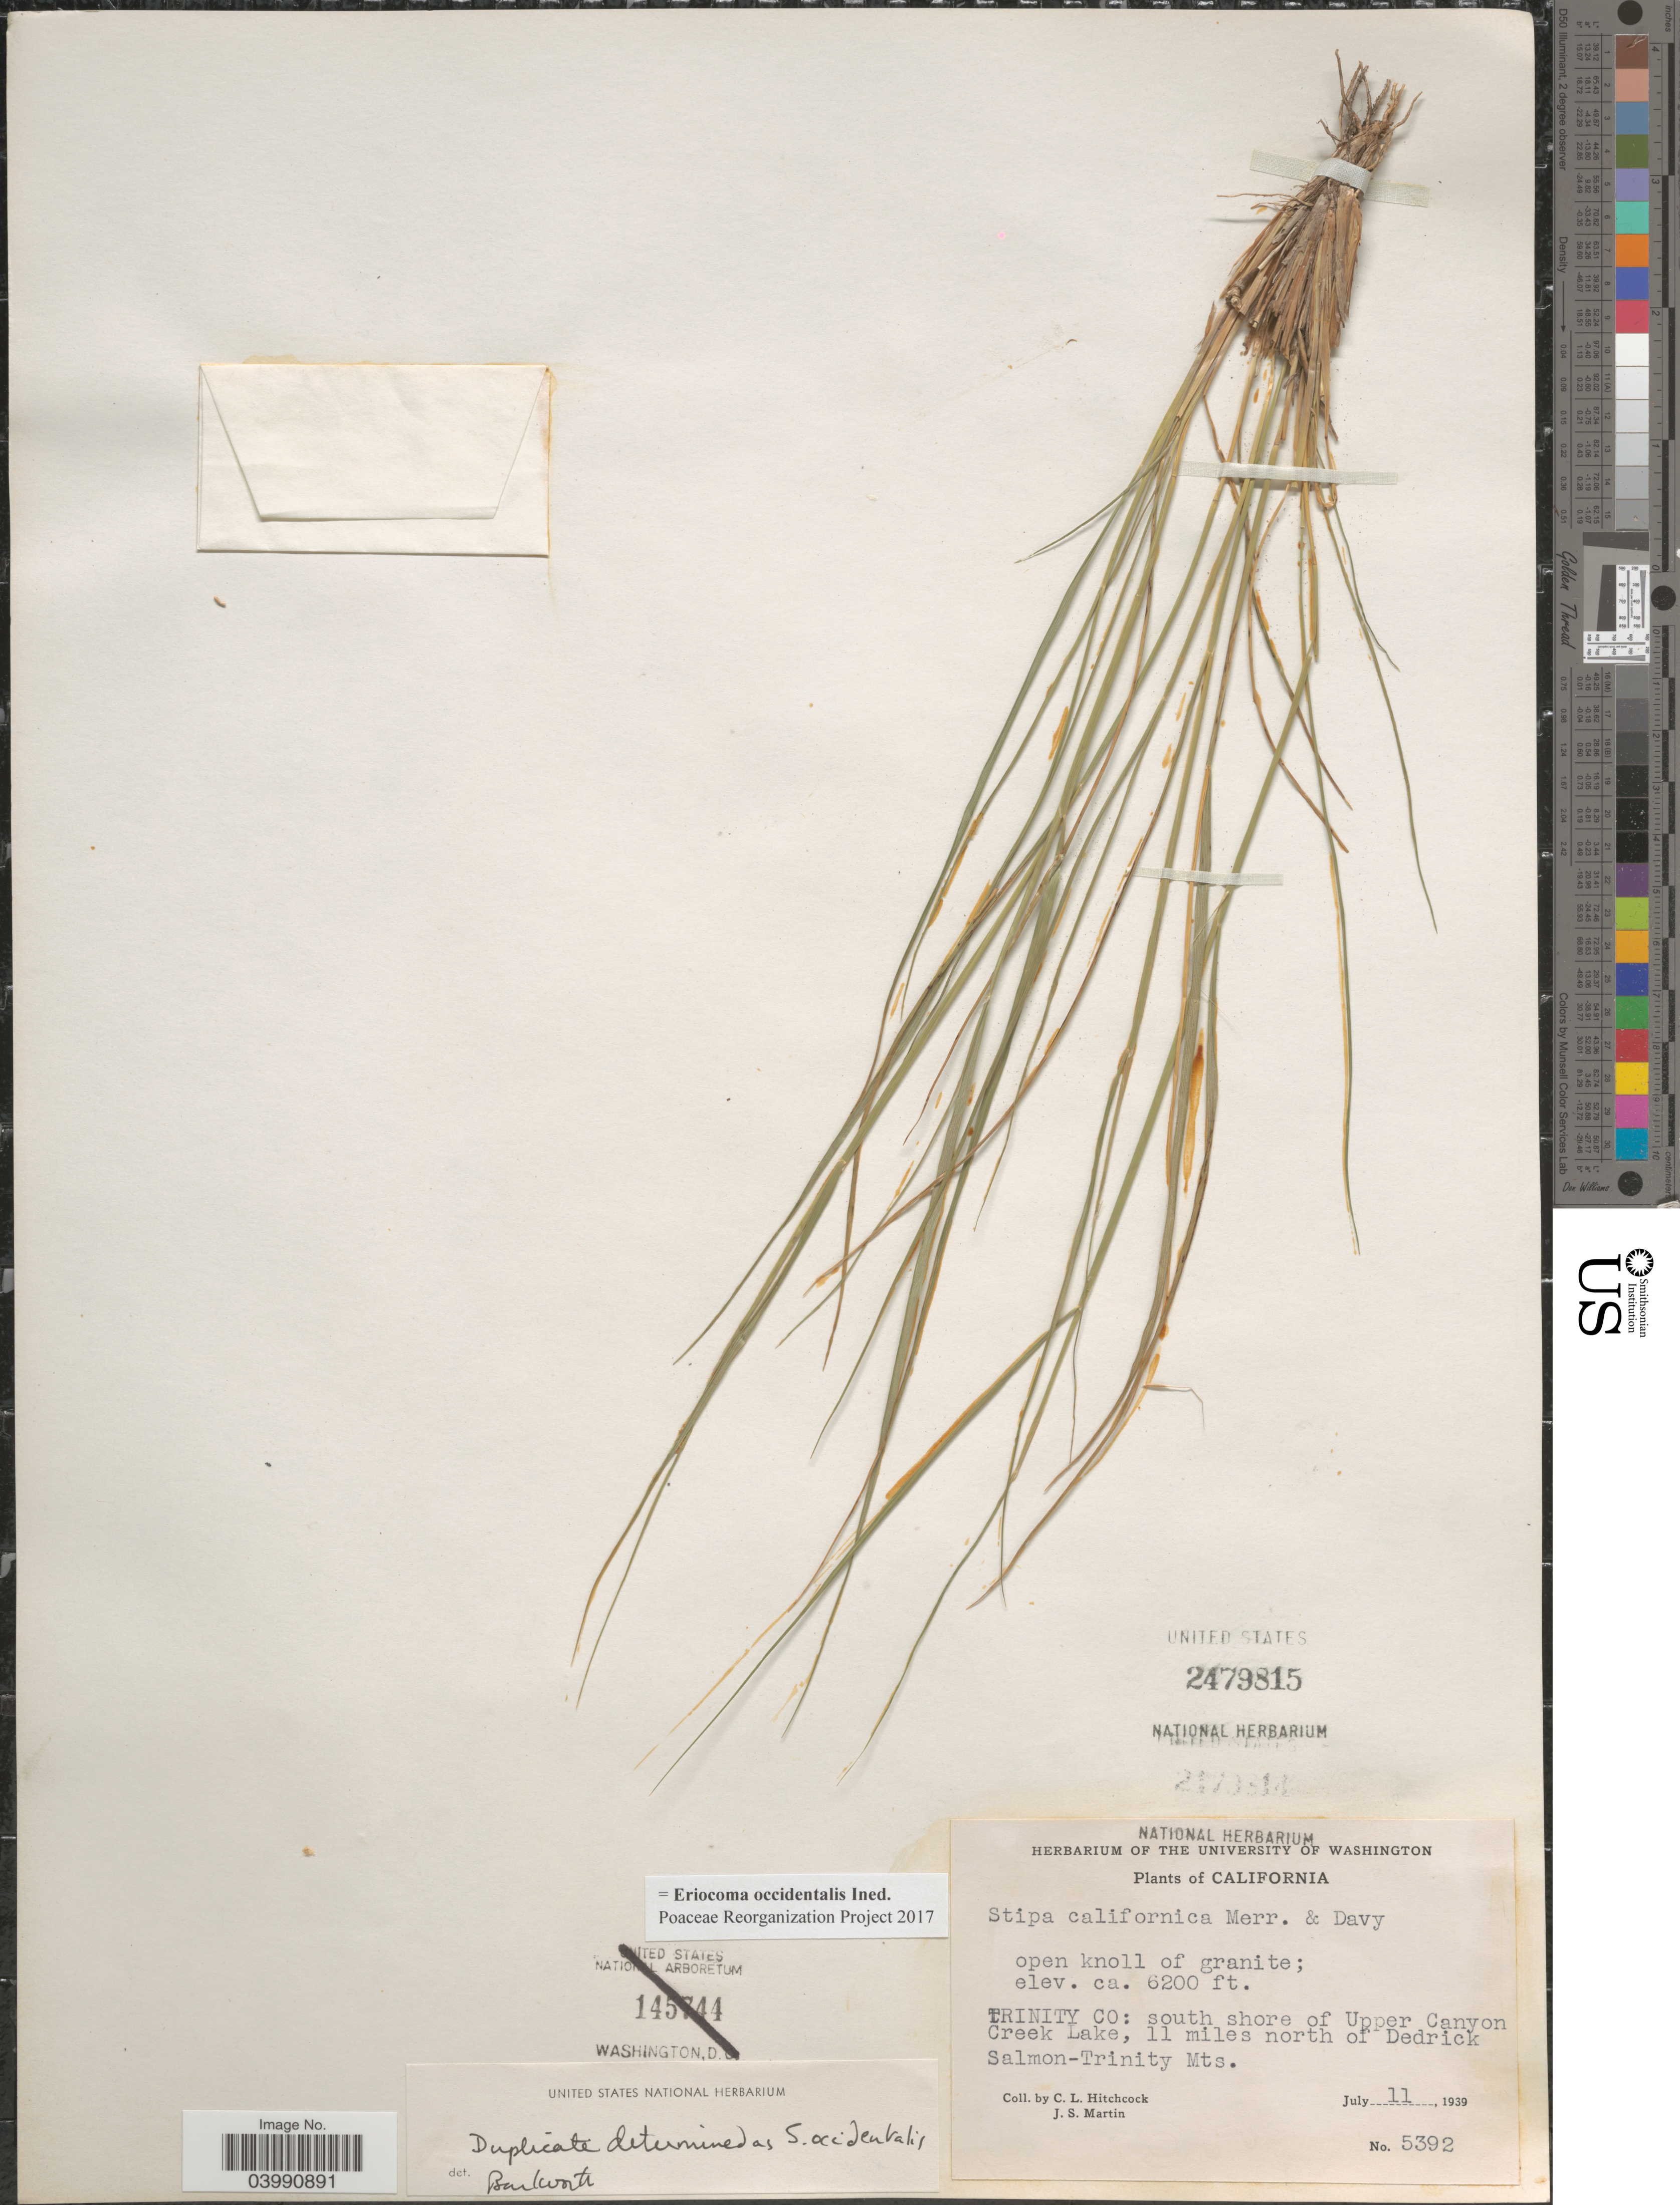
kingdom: Plantae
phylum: Tracheophyta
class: Liliopsida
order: Poales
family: Poaceae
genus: Eriocoma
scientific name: Eriocoma occidentalis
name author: (Thurb. ex S. Watson) Romasch.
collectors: C. L. Hitchcock & J. S. Martin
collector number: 5392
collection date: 1939-07-11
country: United States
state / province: California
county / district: Trinity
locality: Trinity Co: south shore of Upper Canyon Creek Lake, 11 miles north of Dedrick Salmon-Trinity Mts.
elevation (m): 1890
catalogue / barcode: US 2479815